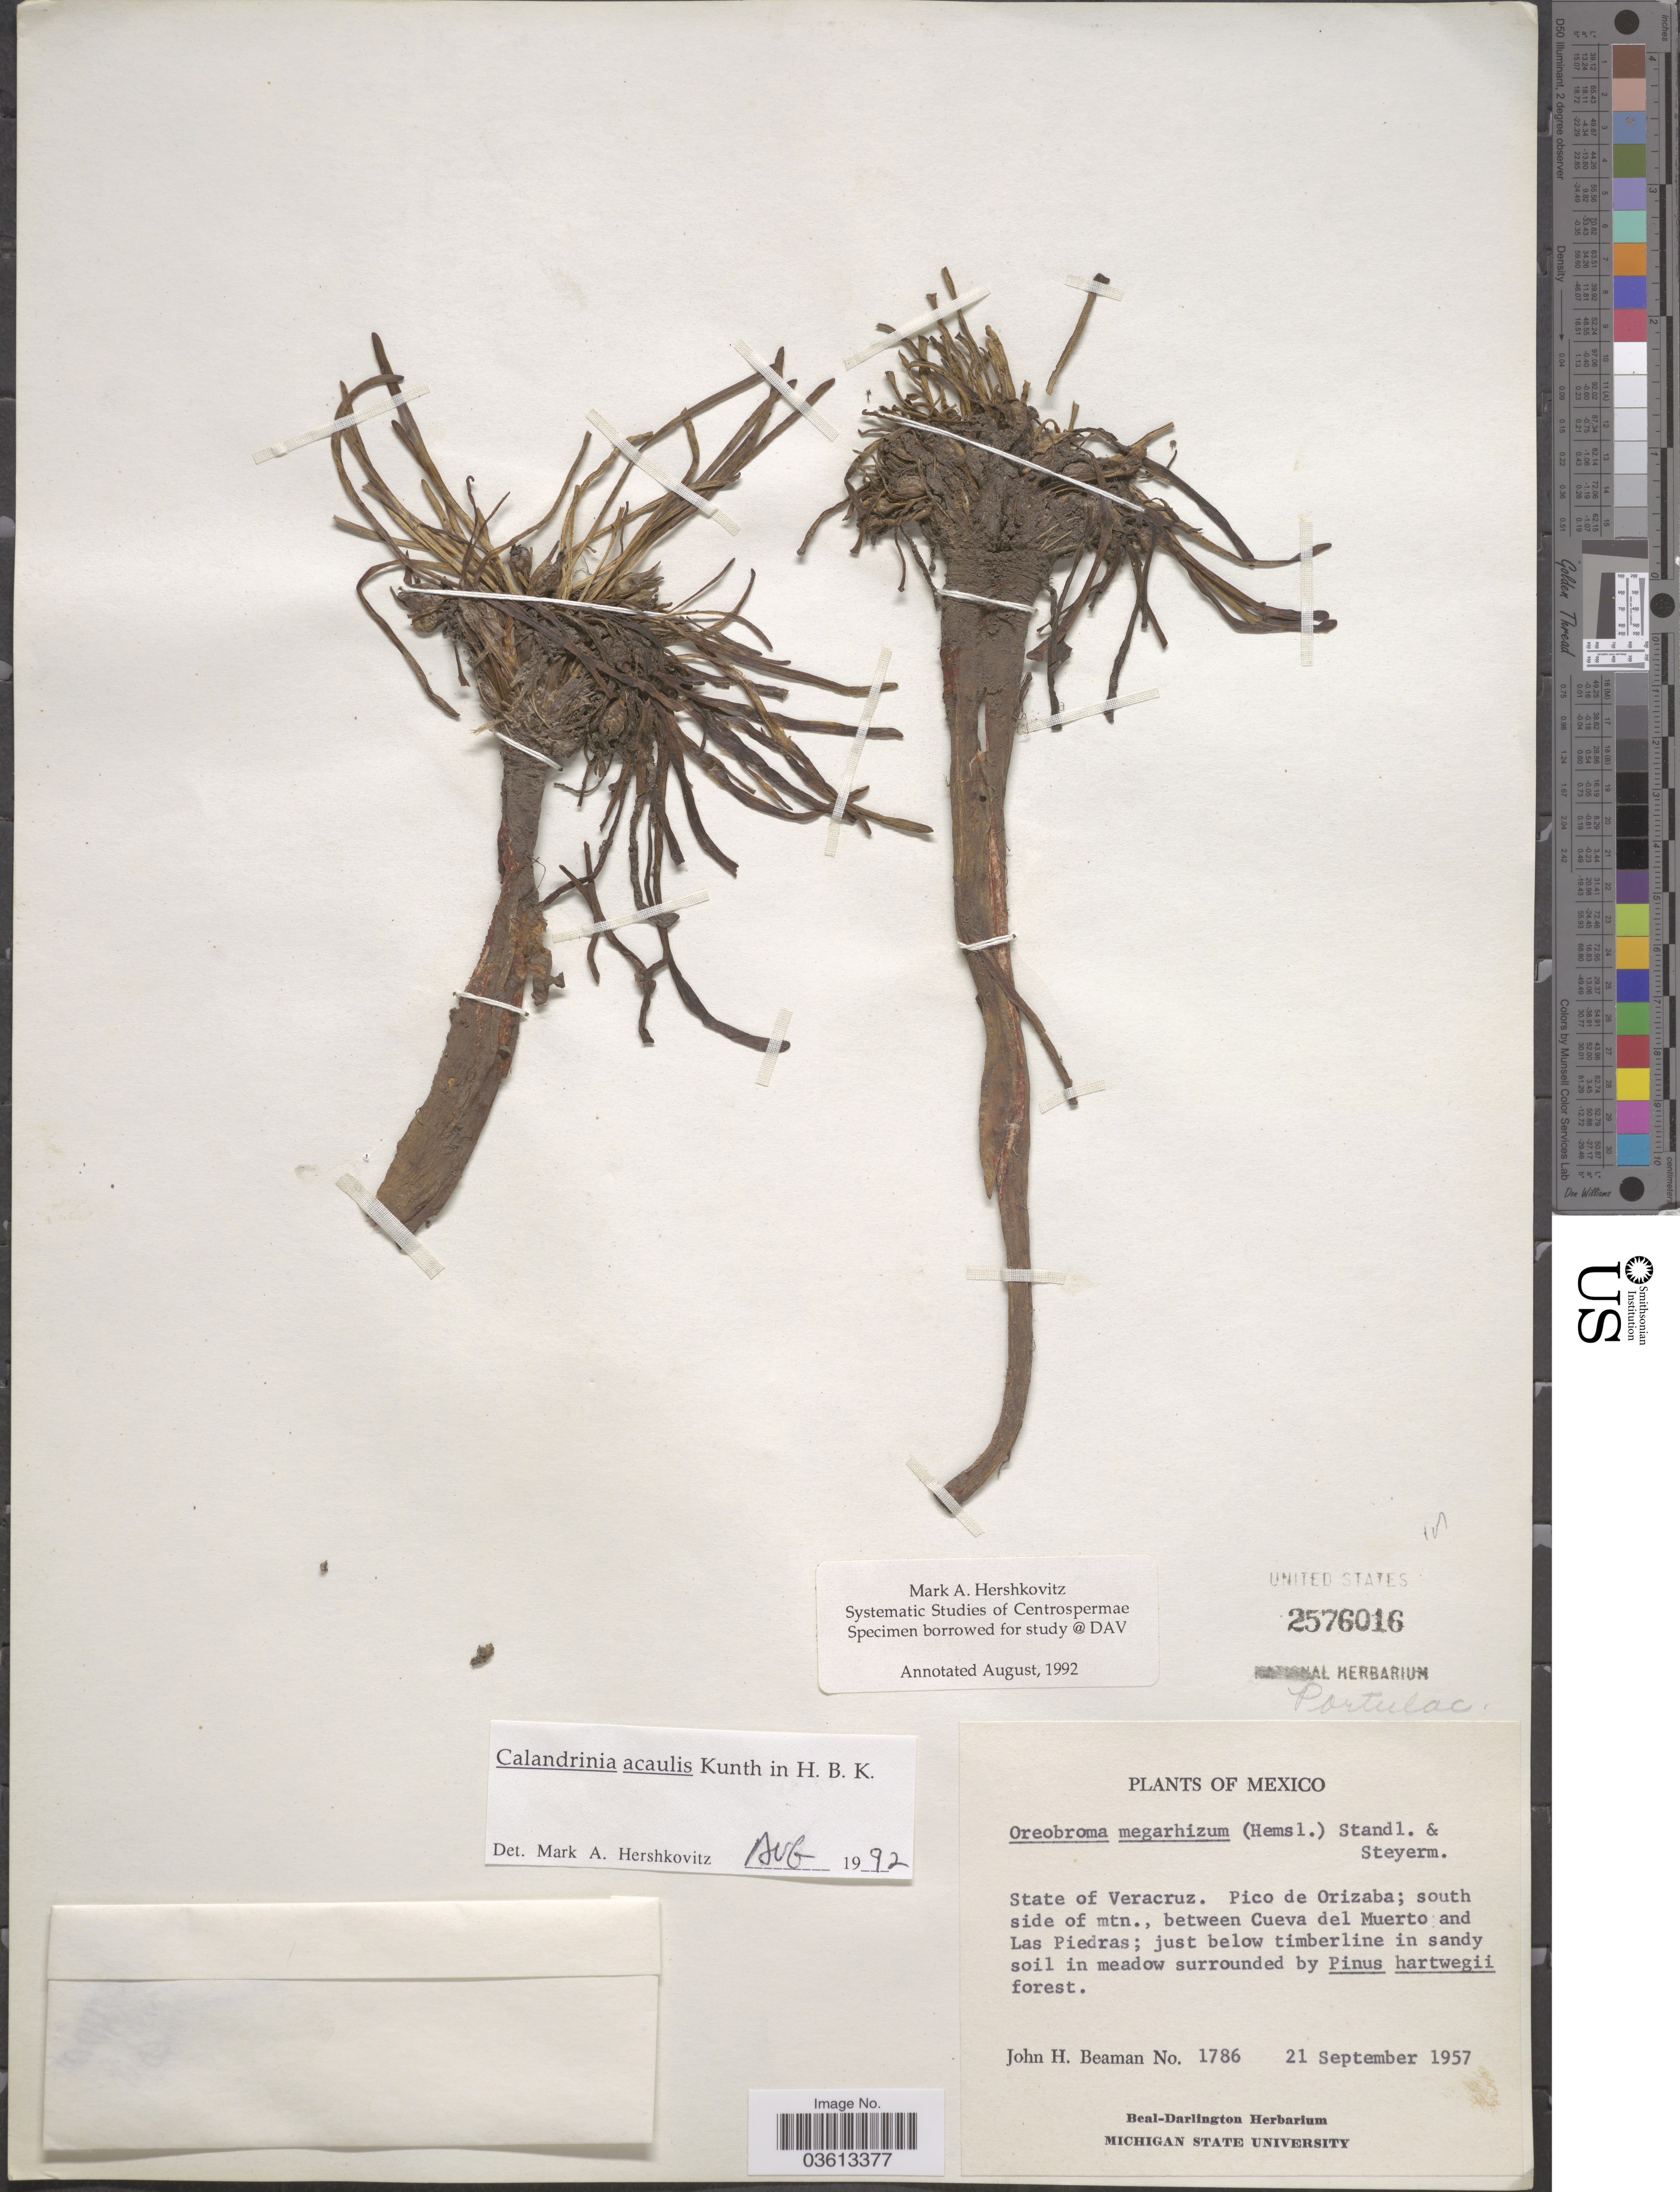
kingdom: Plantae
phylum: Tracheophyta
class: Magnoliopsida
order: Caryophyllales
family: Montiaceae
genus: Calandrinia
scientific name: Calandrinia acaulis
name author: Kunth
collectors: J. H. Beaman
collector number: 1786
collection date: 1957-09-21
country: Mexico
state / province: Veracruz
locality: State of Veracruz. Pico de Orizaba; south side of mtn., between Cueva del Muerto and Las Piedras.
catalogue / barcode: US 2576016